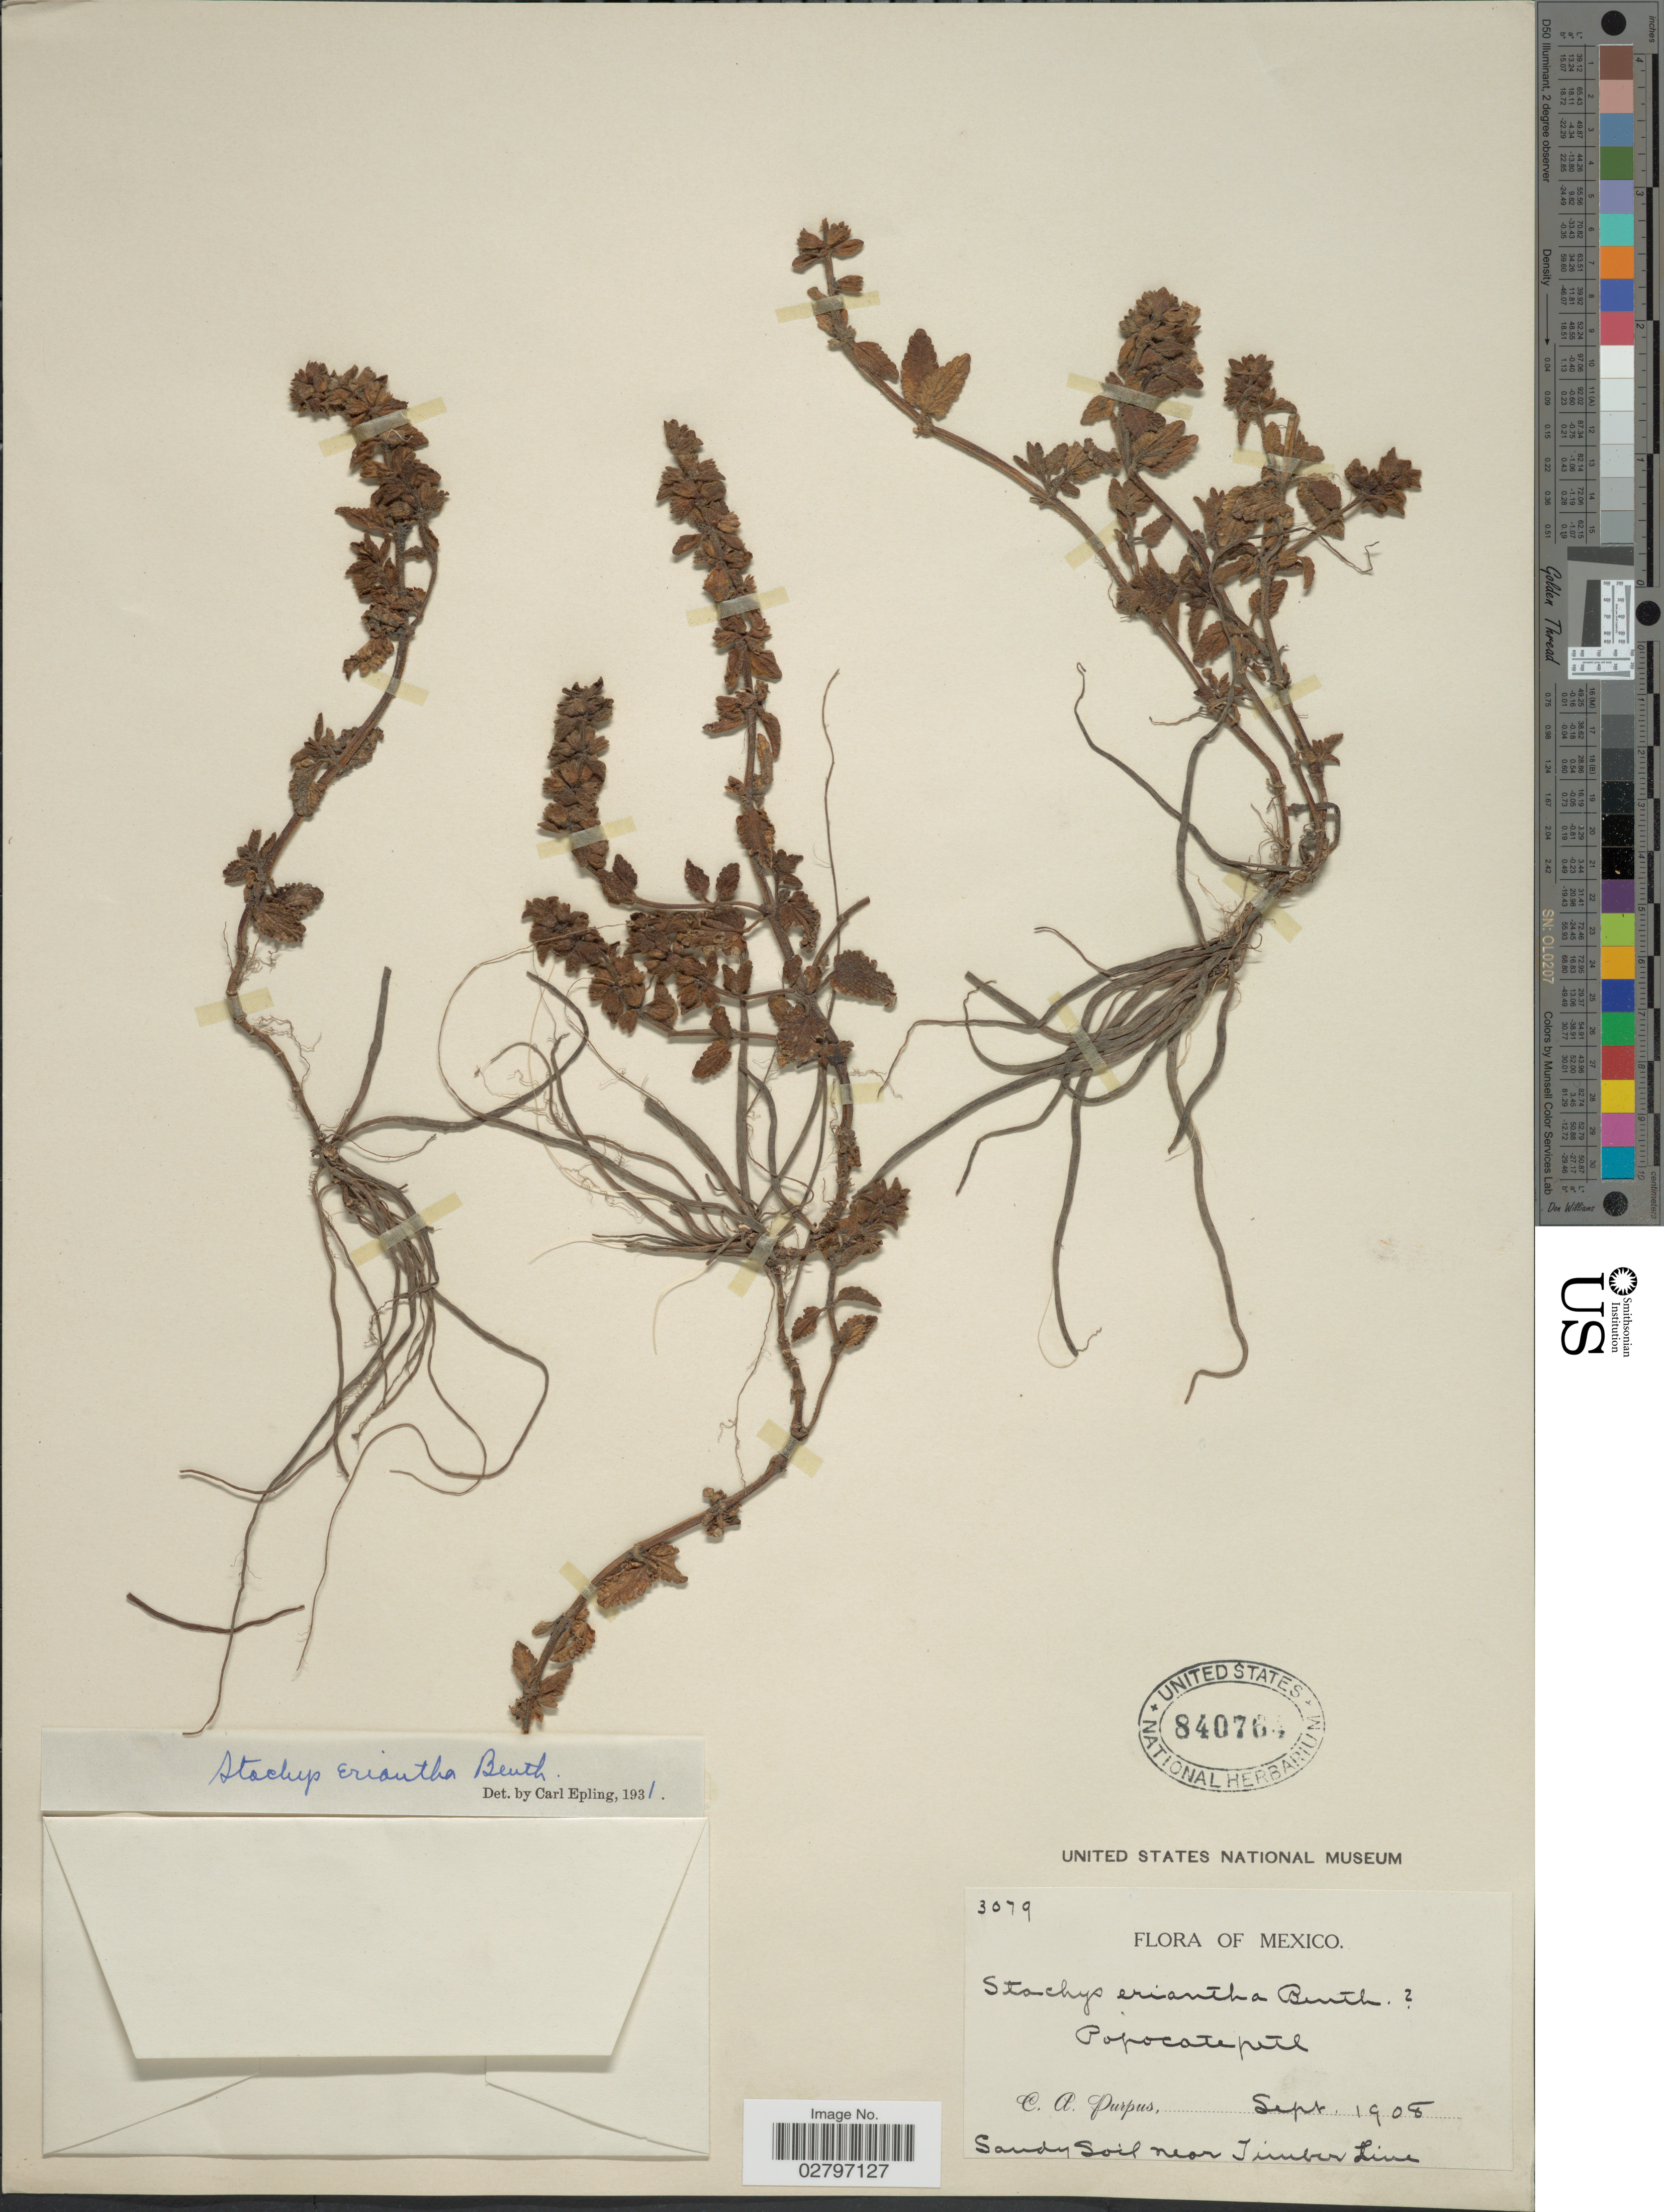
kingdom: Plantae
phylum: Tracheophyta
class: Magnoliopsida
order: Lamiales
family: Lamiaceae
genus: Stachys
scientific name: Stachys eriantha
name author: Benth.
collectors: C. A. Purpus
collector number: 3079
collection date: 1908-09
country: Mexico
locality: Popocatepetl. Sandy soil near Timber Line.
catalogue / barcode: US 840764